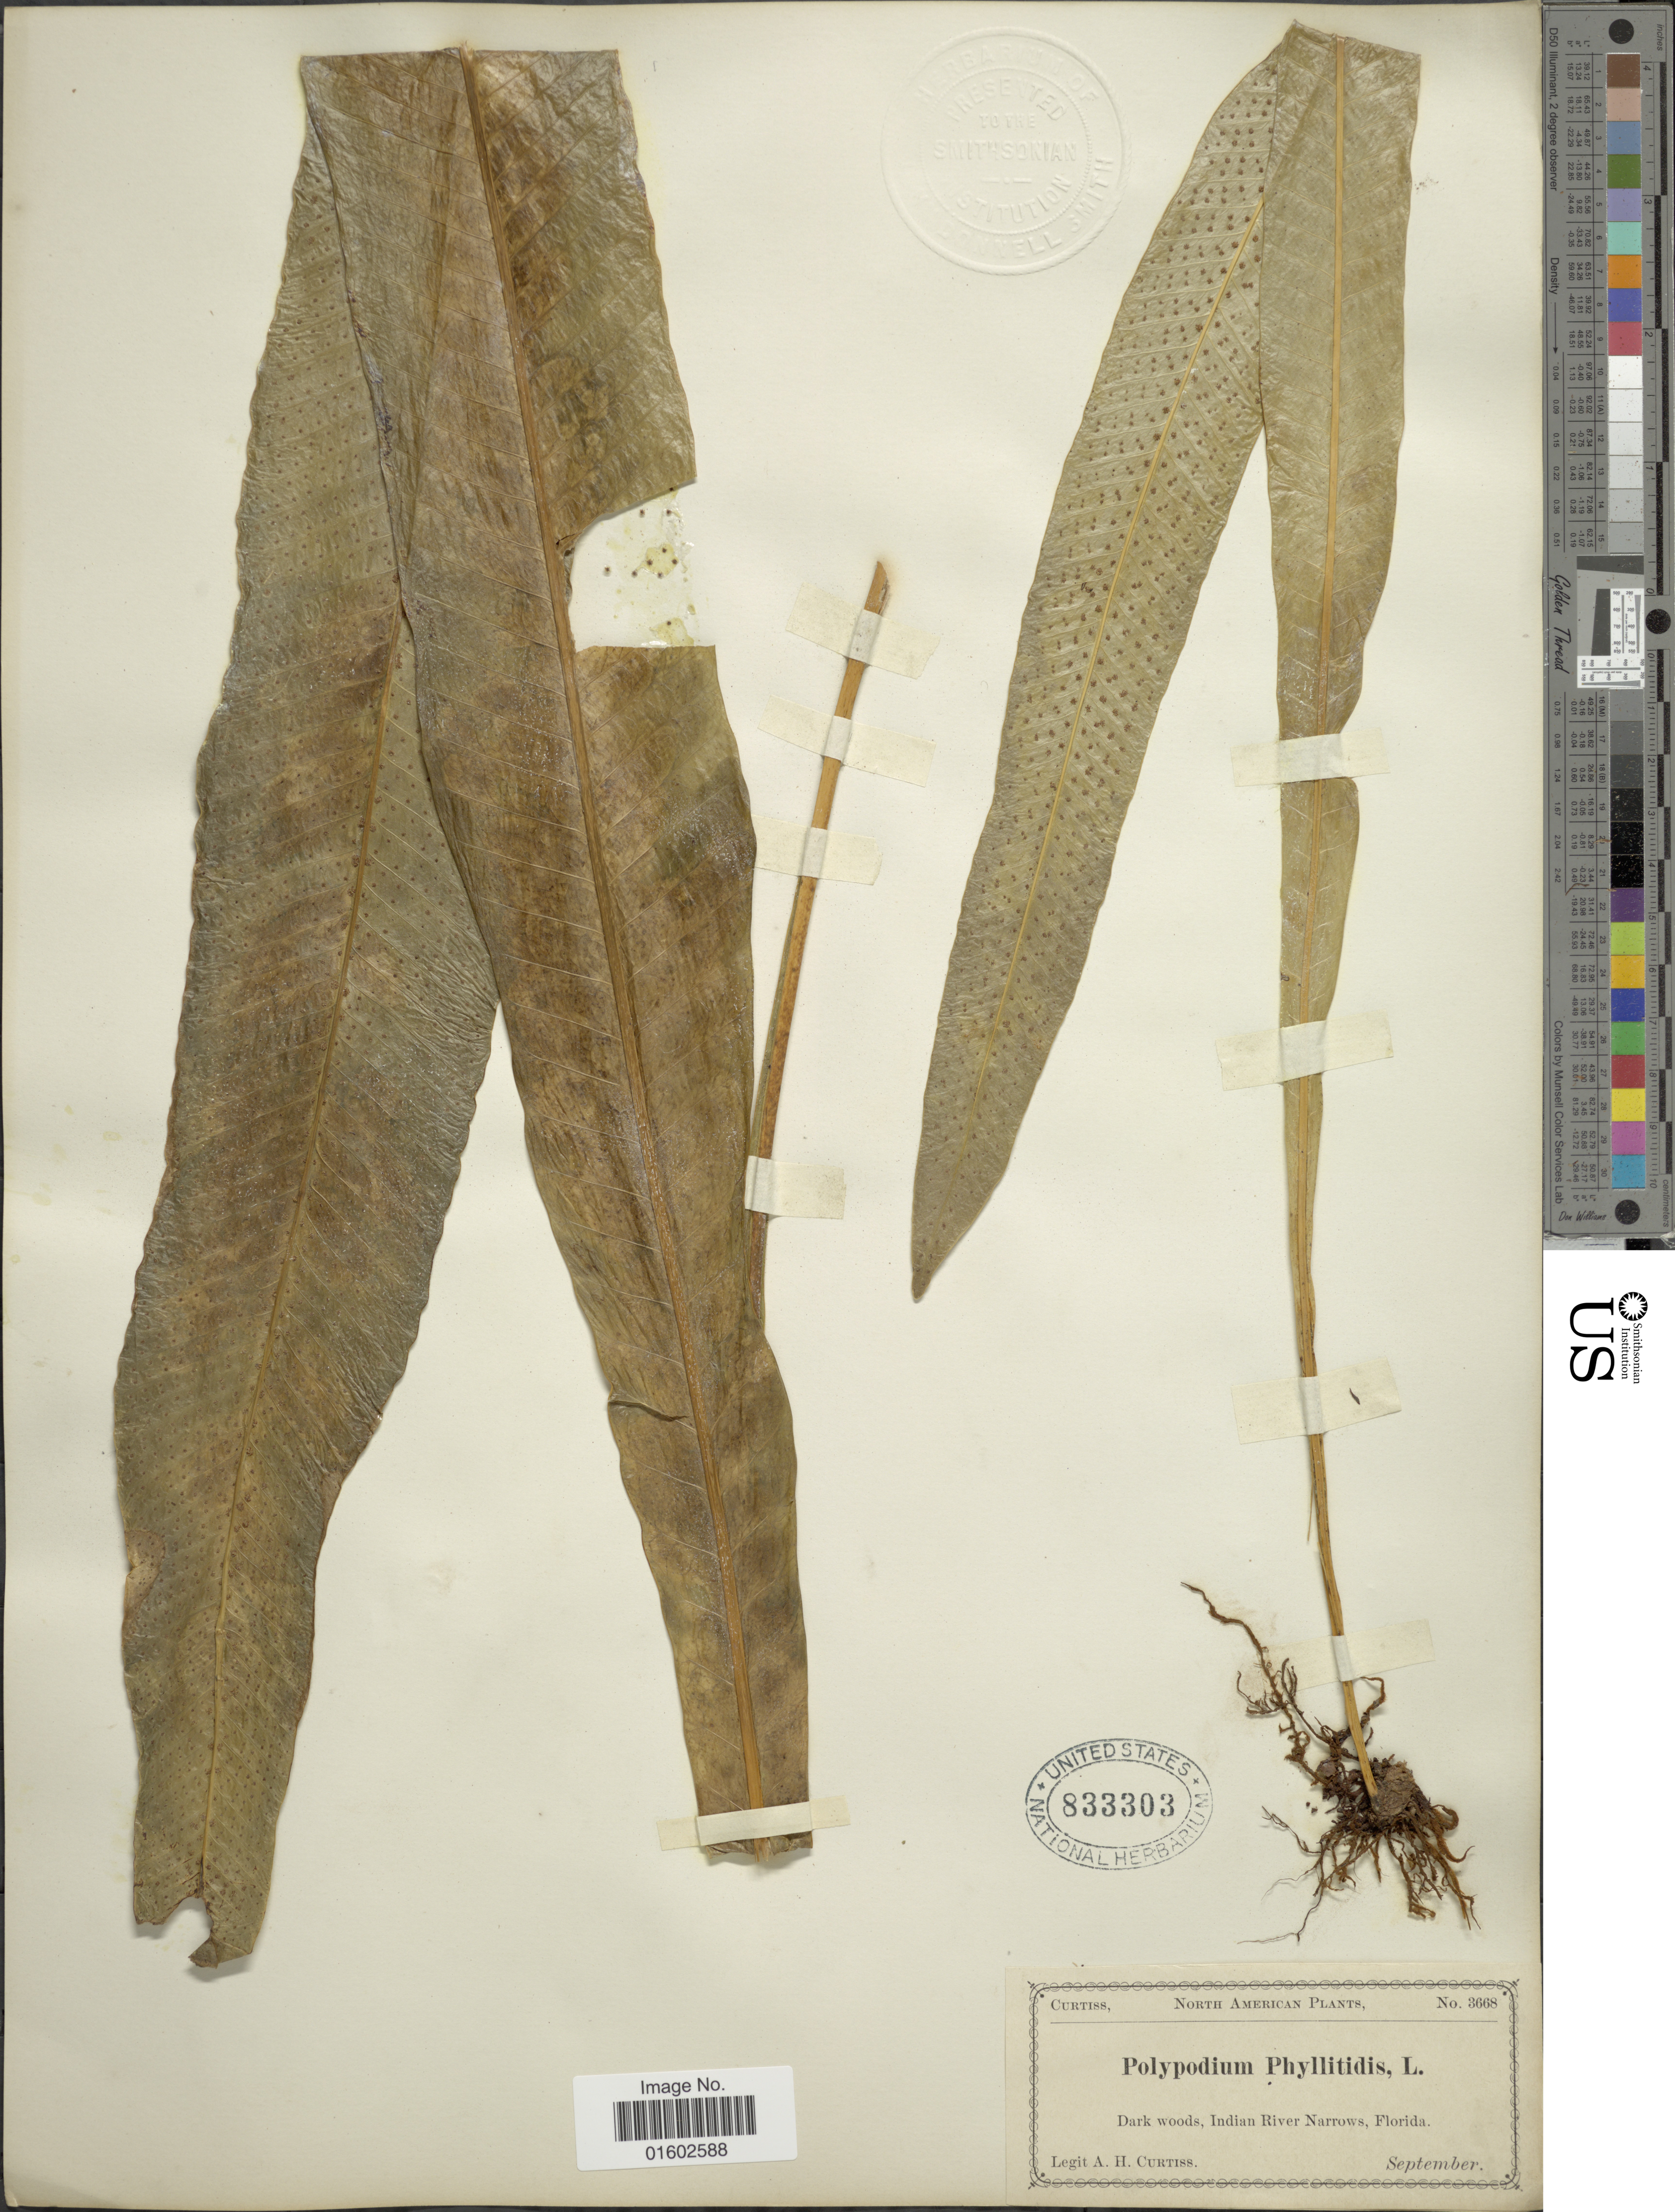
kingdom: Plantae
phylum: Tracheophyta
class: Polypodiopsida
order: Polypodiales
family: Polypodiaceae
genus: Campyloneurum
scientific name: Campyloneurum phyllitidis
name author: (L.) C. Presl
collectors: A. H. Curtiss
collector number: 3668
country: United States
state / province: Florida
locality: Dark woods, Indian River Narrows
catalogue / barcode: US 833303